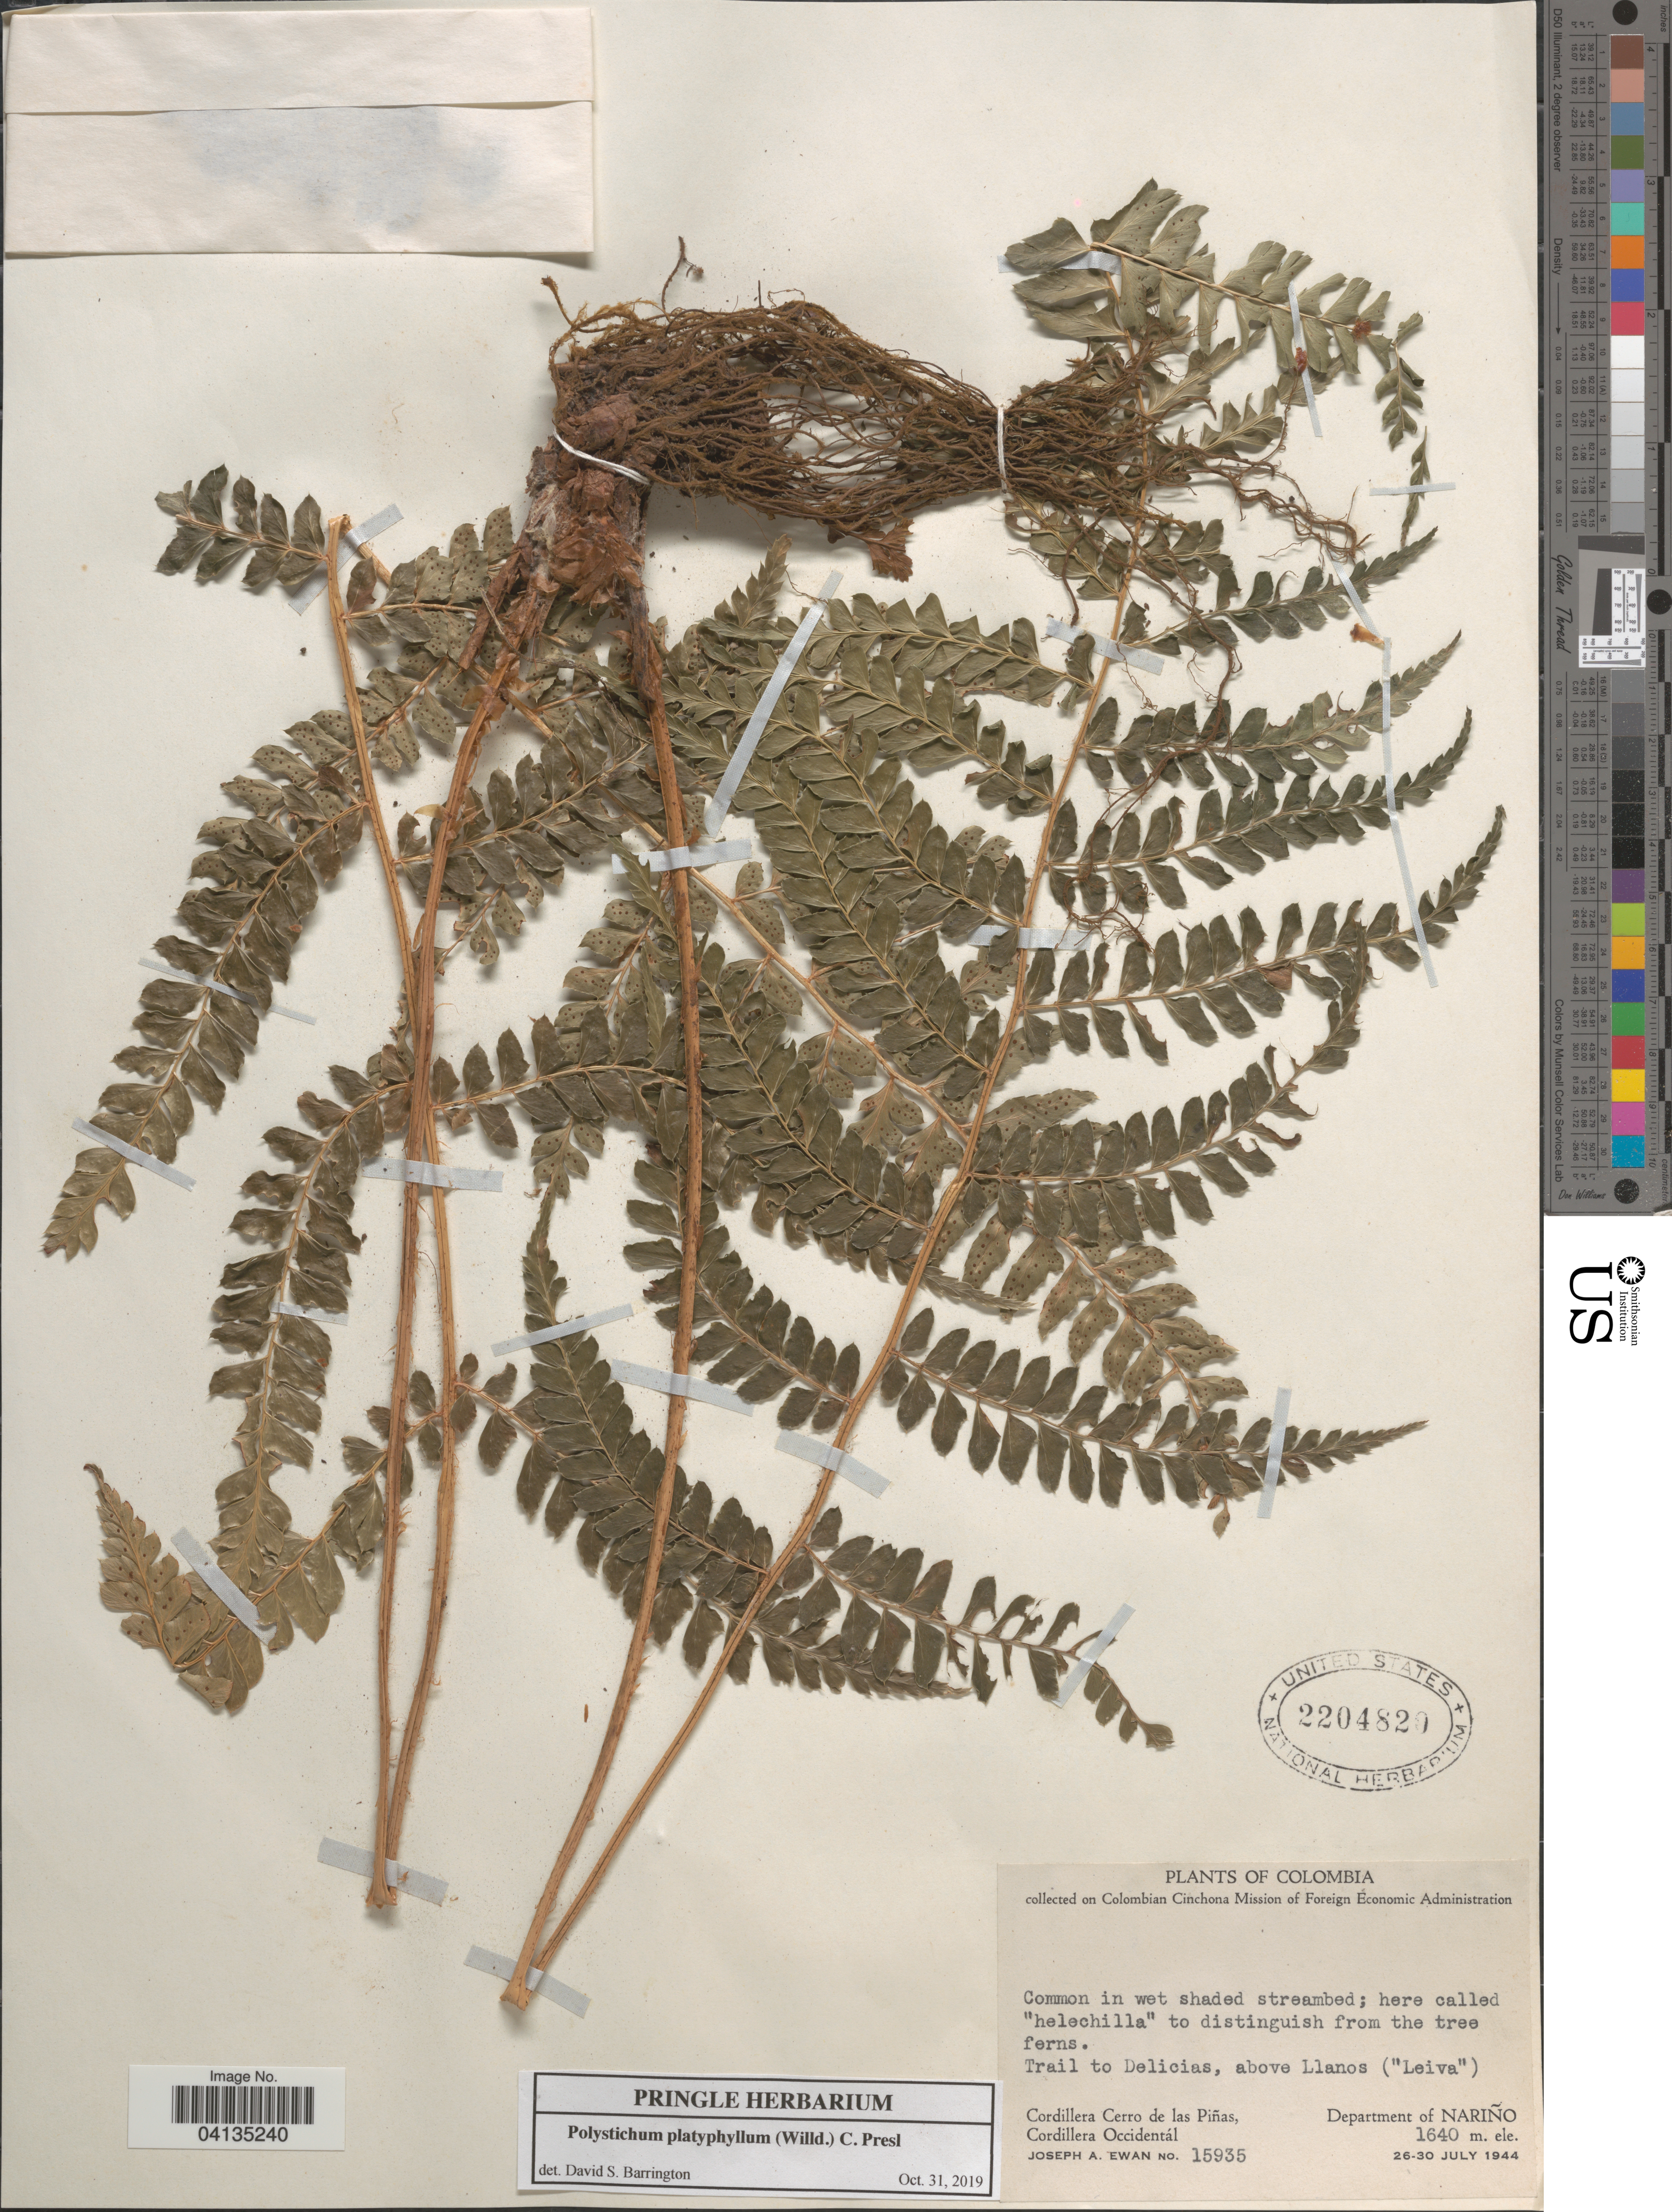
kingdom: Plantae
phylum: Tracheophyta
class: Polypodiopsida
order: Polypodiales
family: Dryopteridaceae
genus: Polystichum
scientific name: Polystichum platyphyllum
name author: (Willd.) C. Presl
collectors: J. A. Ewan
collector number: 15935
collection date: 1944-07-26/1944-07-30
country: Colombia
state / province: Nariño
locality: Trail to Delicias, above Llanos ("Leiva"). Cordillera Cerro de las Piñas, Department of Nariño. Cordillera Occidentál.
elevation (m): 1640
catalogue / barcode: US 2204820